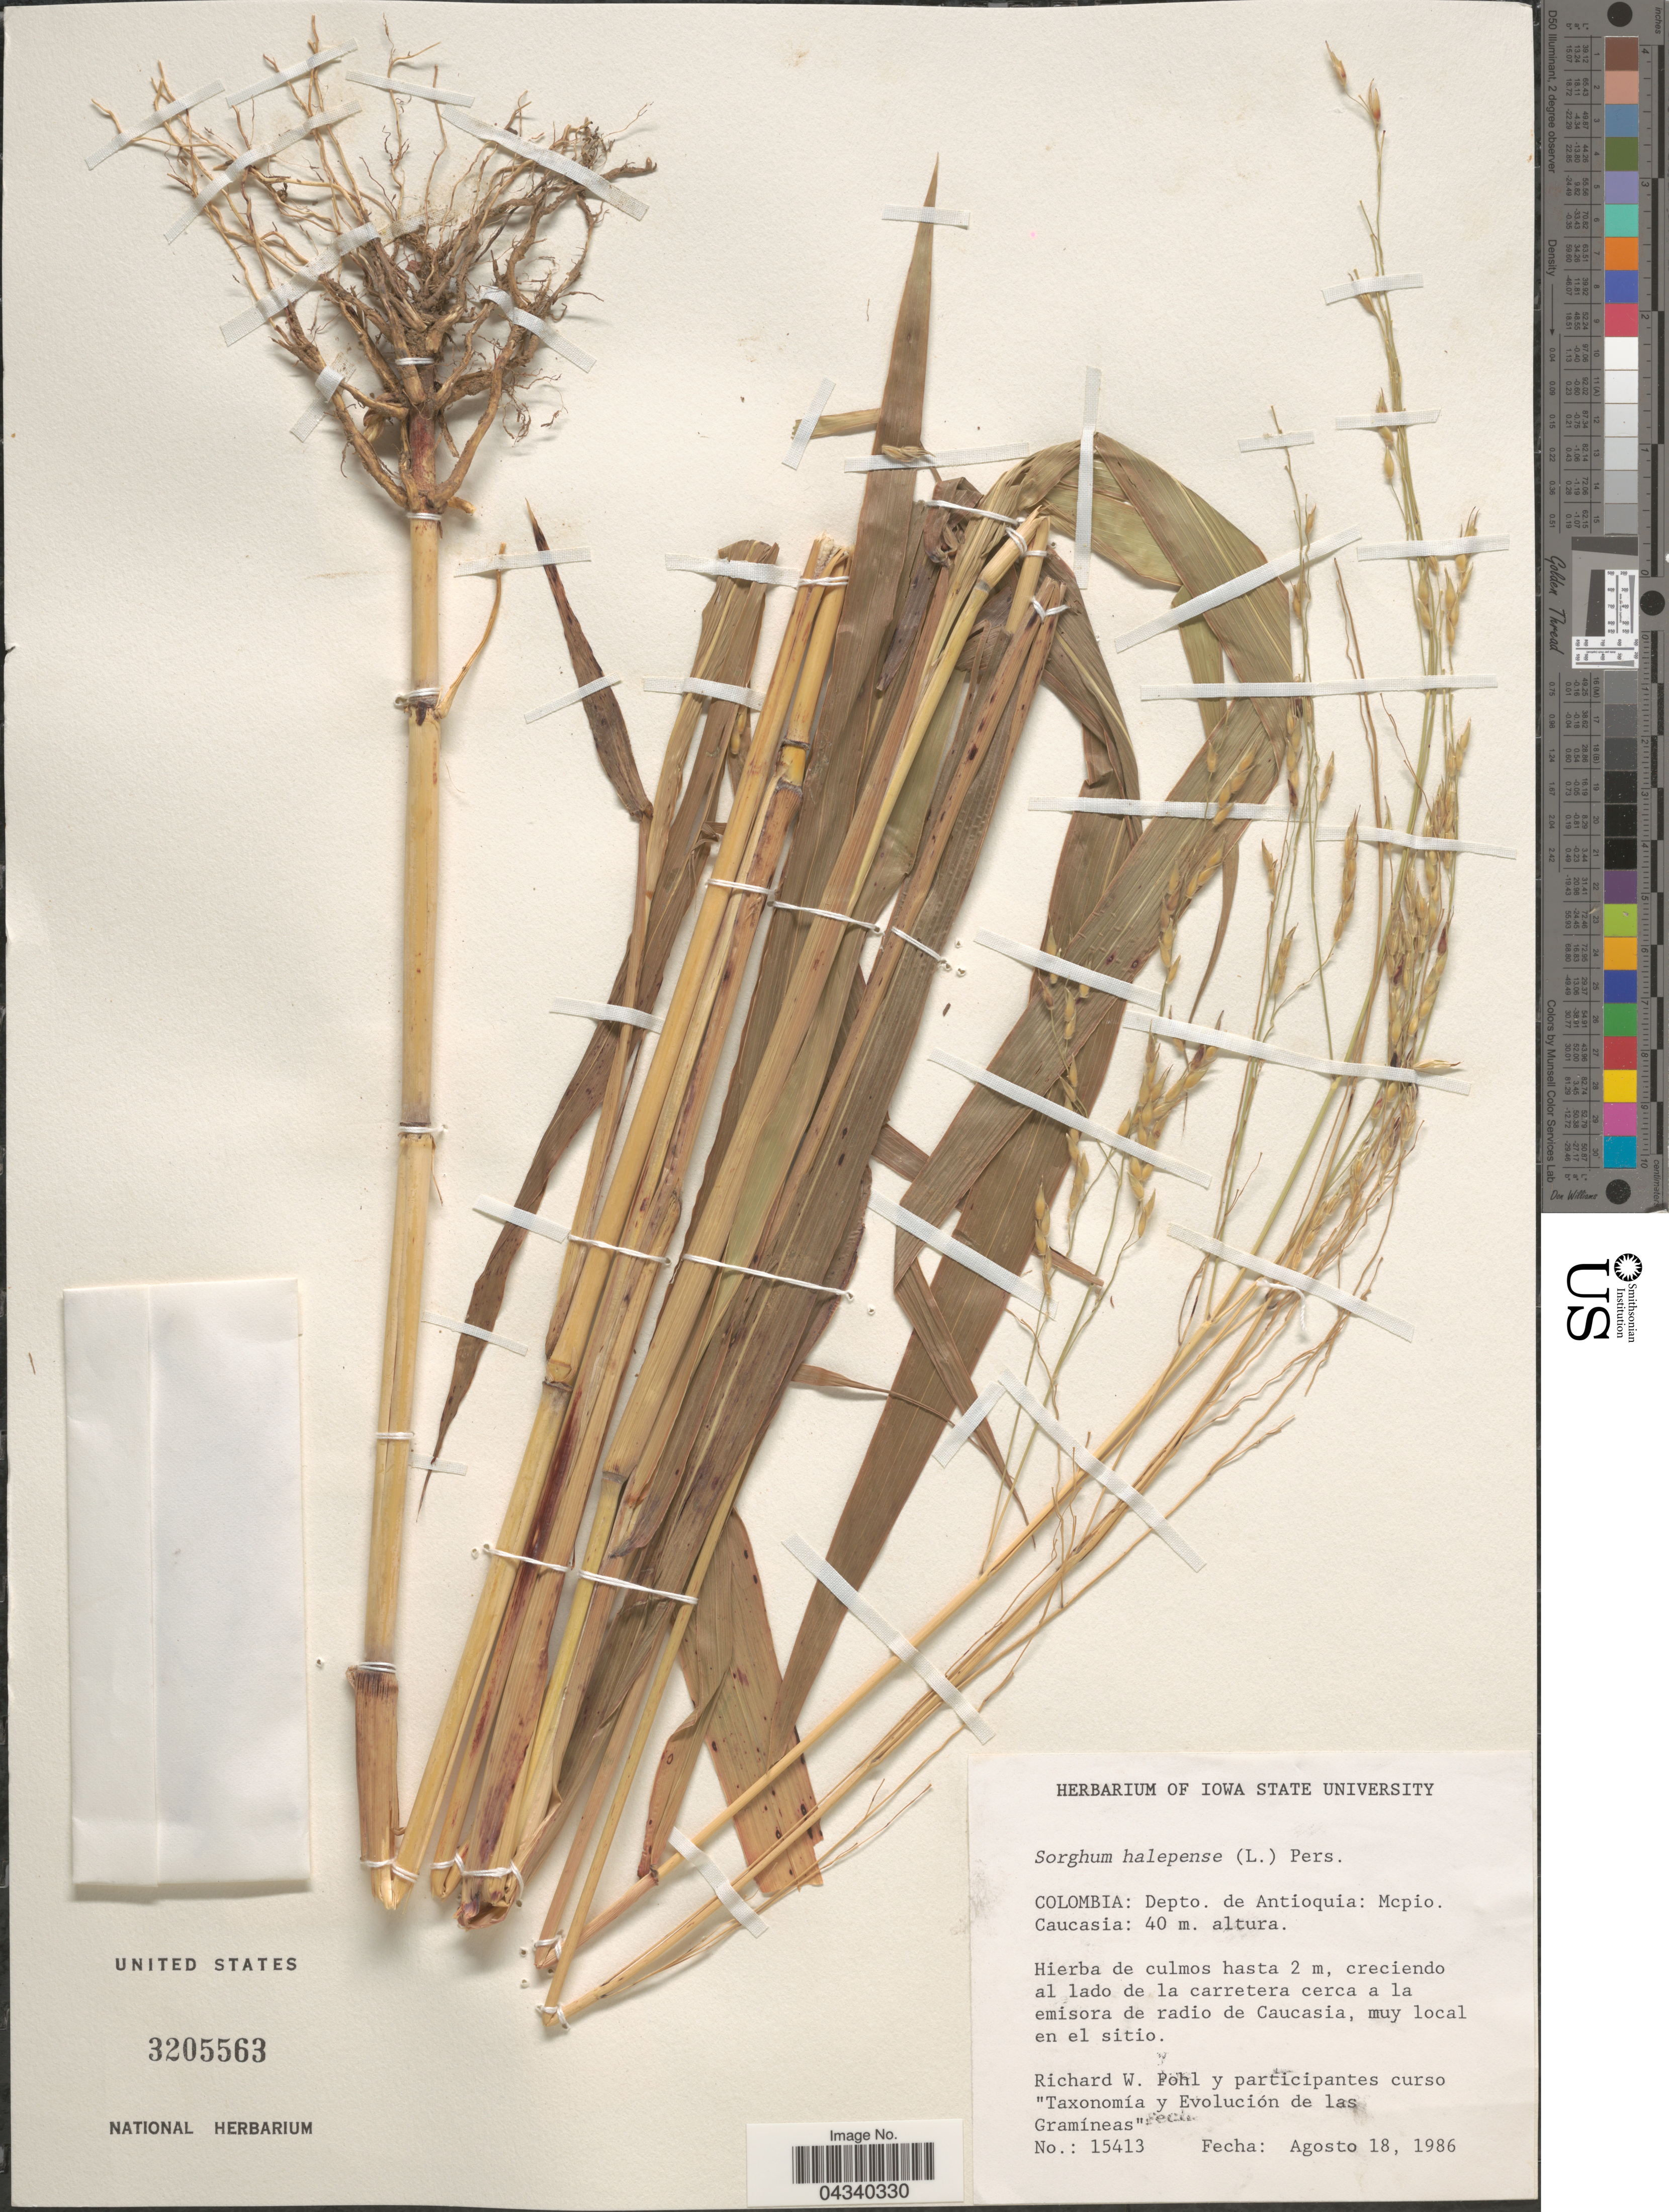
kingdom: Plantae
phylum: Tracheophyta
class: Liliopsida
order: Poales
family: Poaceae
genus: Sorghum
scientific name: Sorghum halepense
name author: (L.) Pers.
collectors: R. W. Pohl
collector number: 15413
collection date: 1986-08-18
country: Colombia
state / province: Antioquia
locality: Depto. de Antioquia: Mcpio. Caucasia.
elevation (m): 40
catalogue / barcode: US 3205563